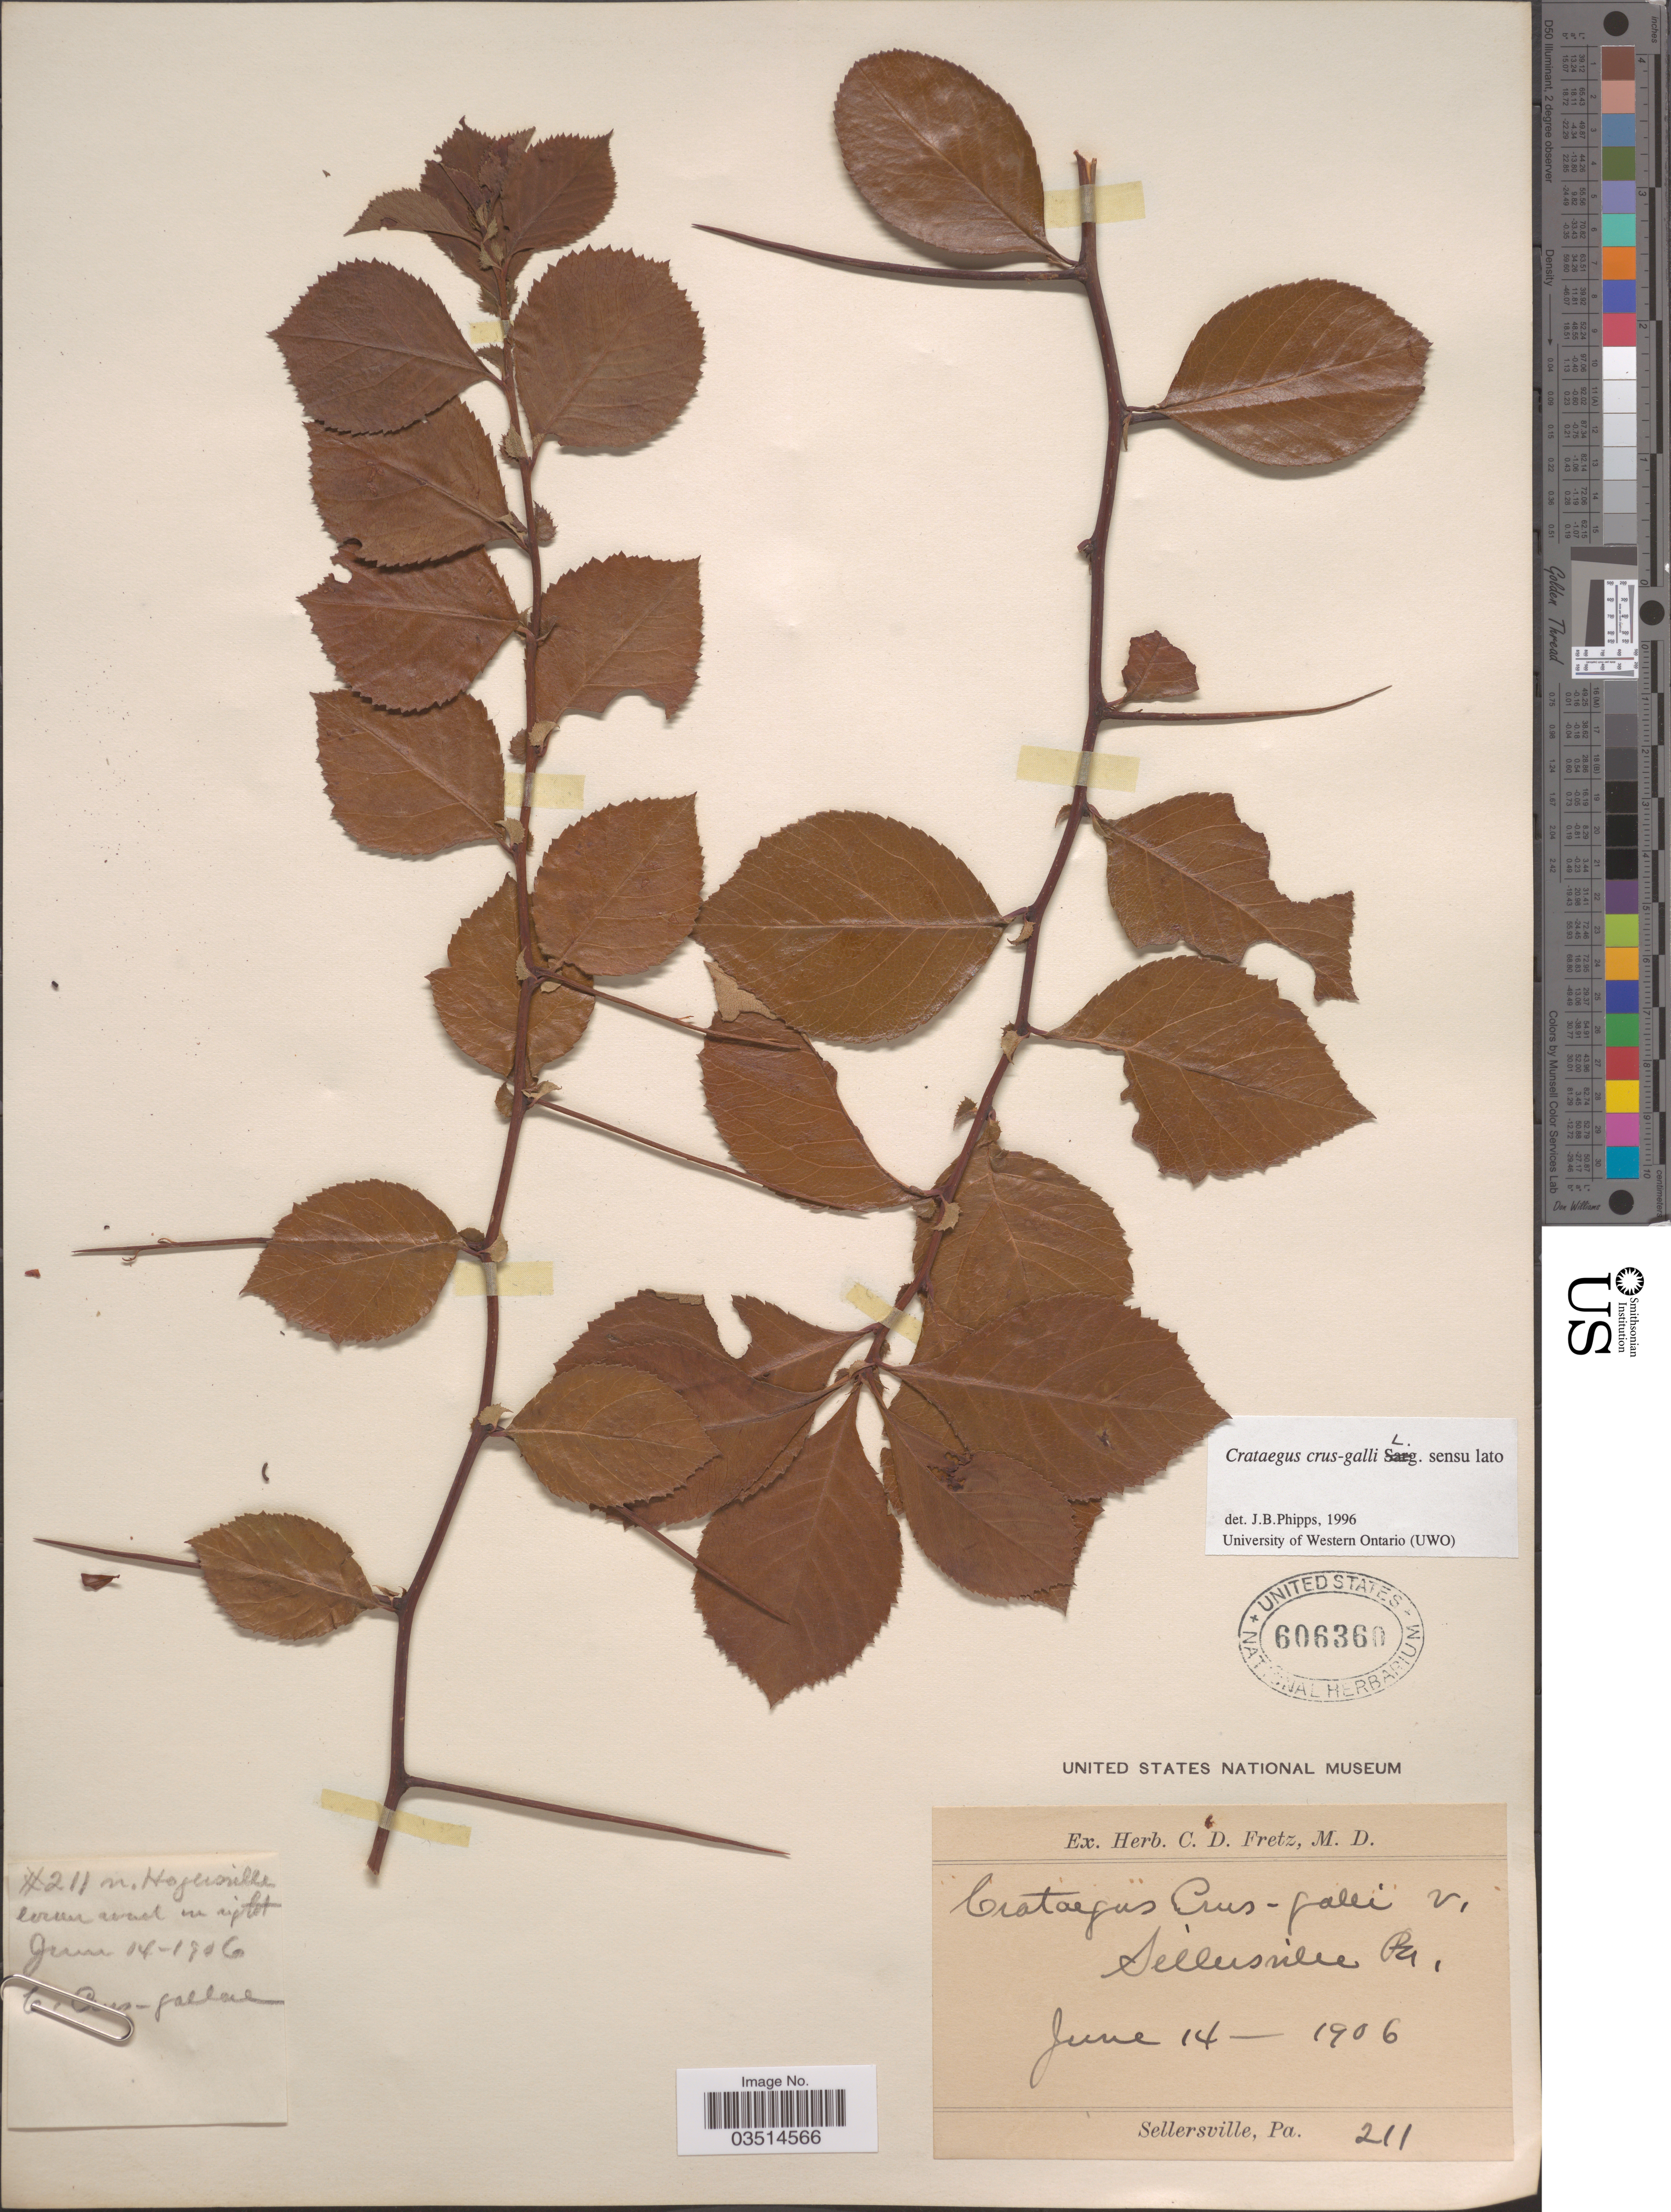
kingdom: Plantae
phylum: Tracheophyta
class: Magnoliopsida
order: Rosales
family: Rosaceae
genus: Crataegus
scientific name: Crataegus crus-galli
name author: L.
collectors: ex herb. C.D. Fretz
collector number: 211?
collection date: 1906-06-14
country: United States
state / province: Pennsylvania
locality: Sellersville.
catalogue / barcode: US 606360